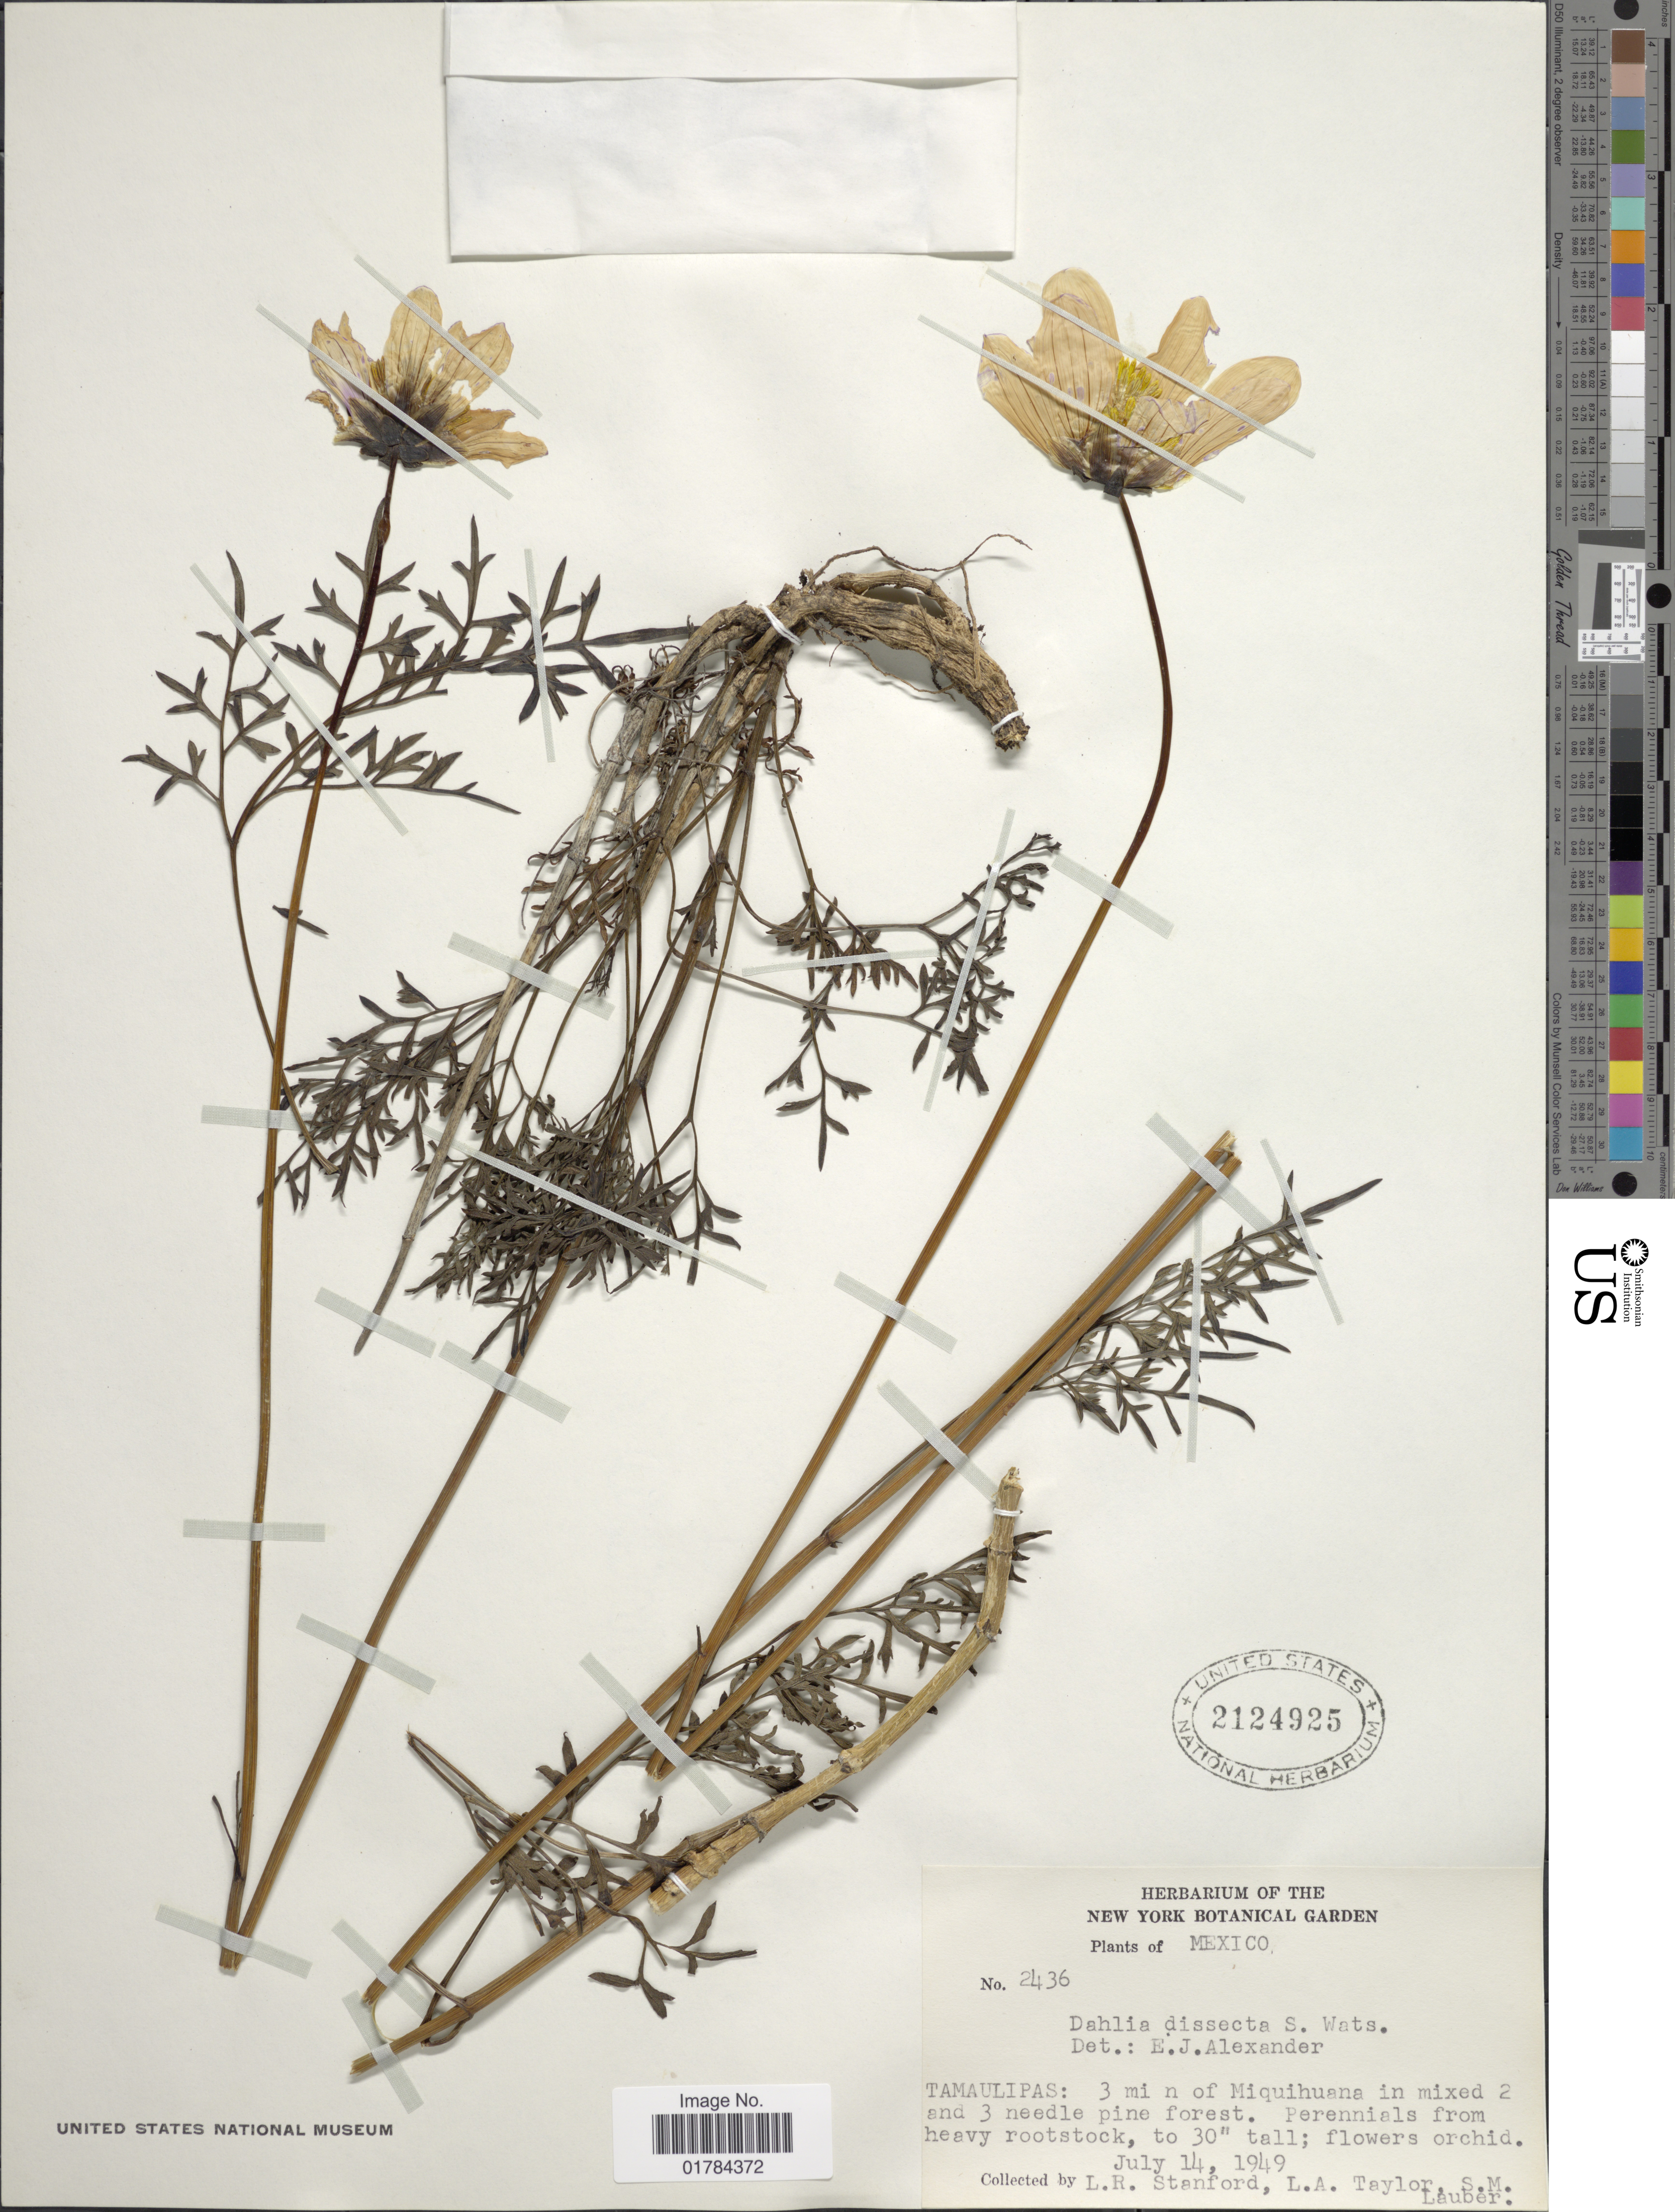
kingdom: Plantae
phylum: Tracheophyta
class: Magnoliopsida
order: Asterales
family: Asteraceae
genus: Dahlia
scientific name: Dahlia dissecta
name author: S. Watson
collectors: L. R. Stanford, L. A. Taylor & S. M. Lauber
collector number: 2436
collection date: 1949-07-14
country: Mexico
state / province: Tamaulipas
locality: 3 mi N of Miquihuana in miquihuana in mixed 2 and 3 needle pine forest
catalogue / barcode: US 2124925